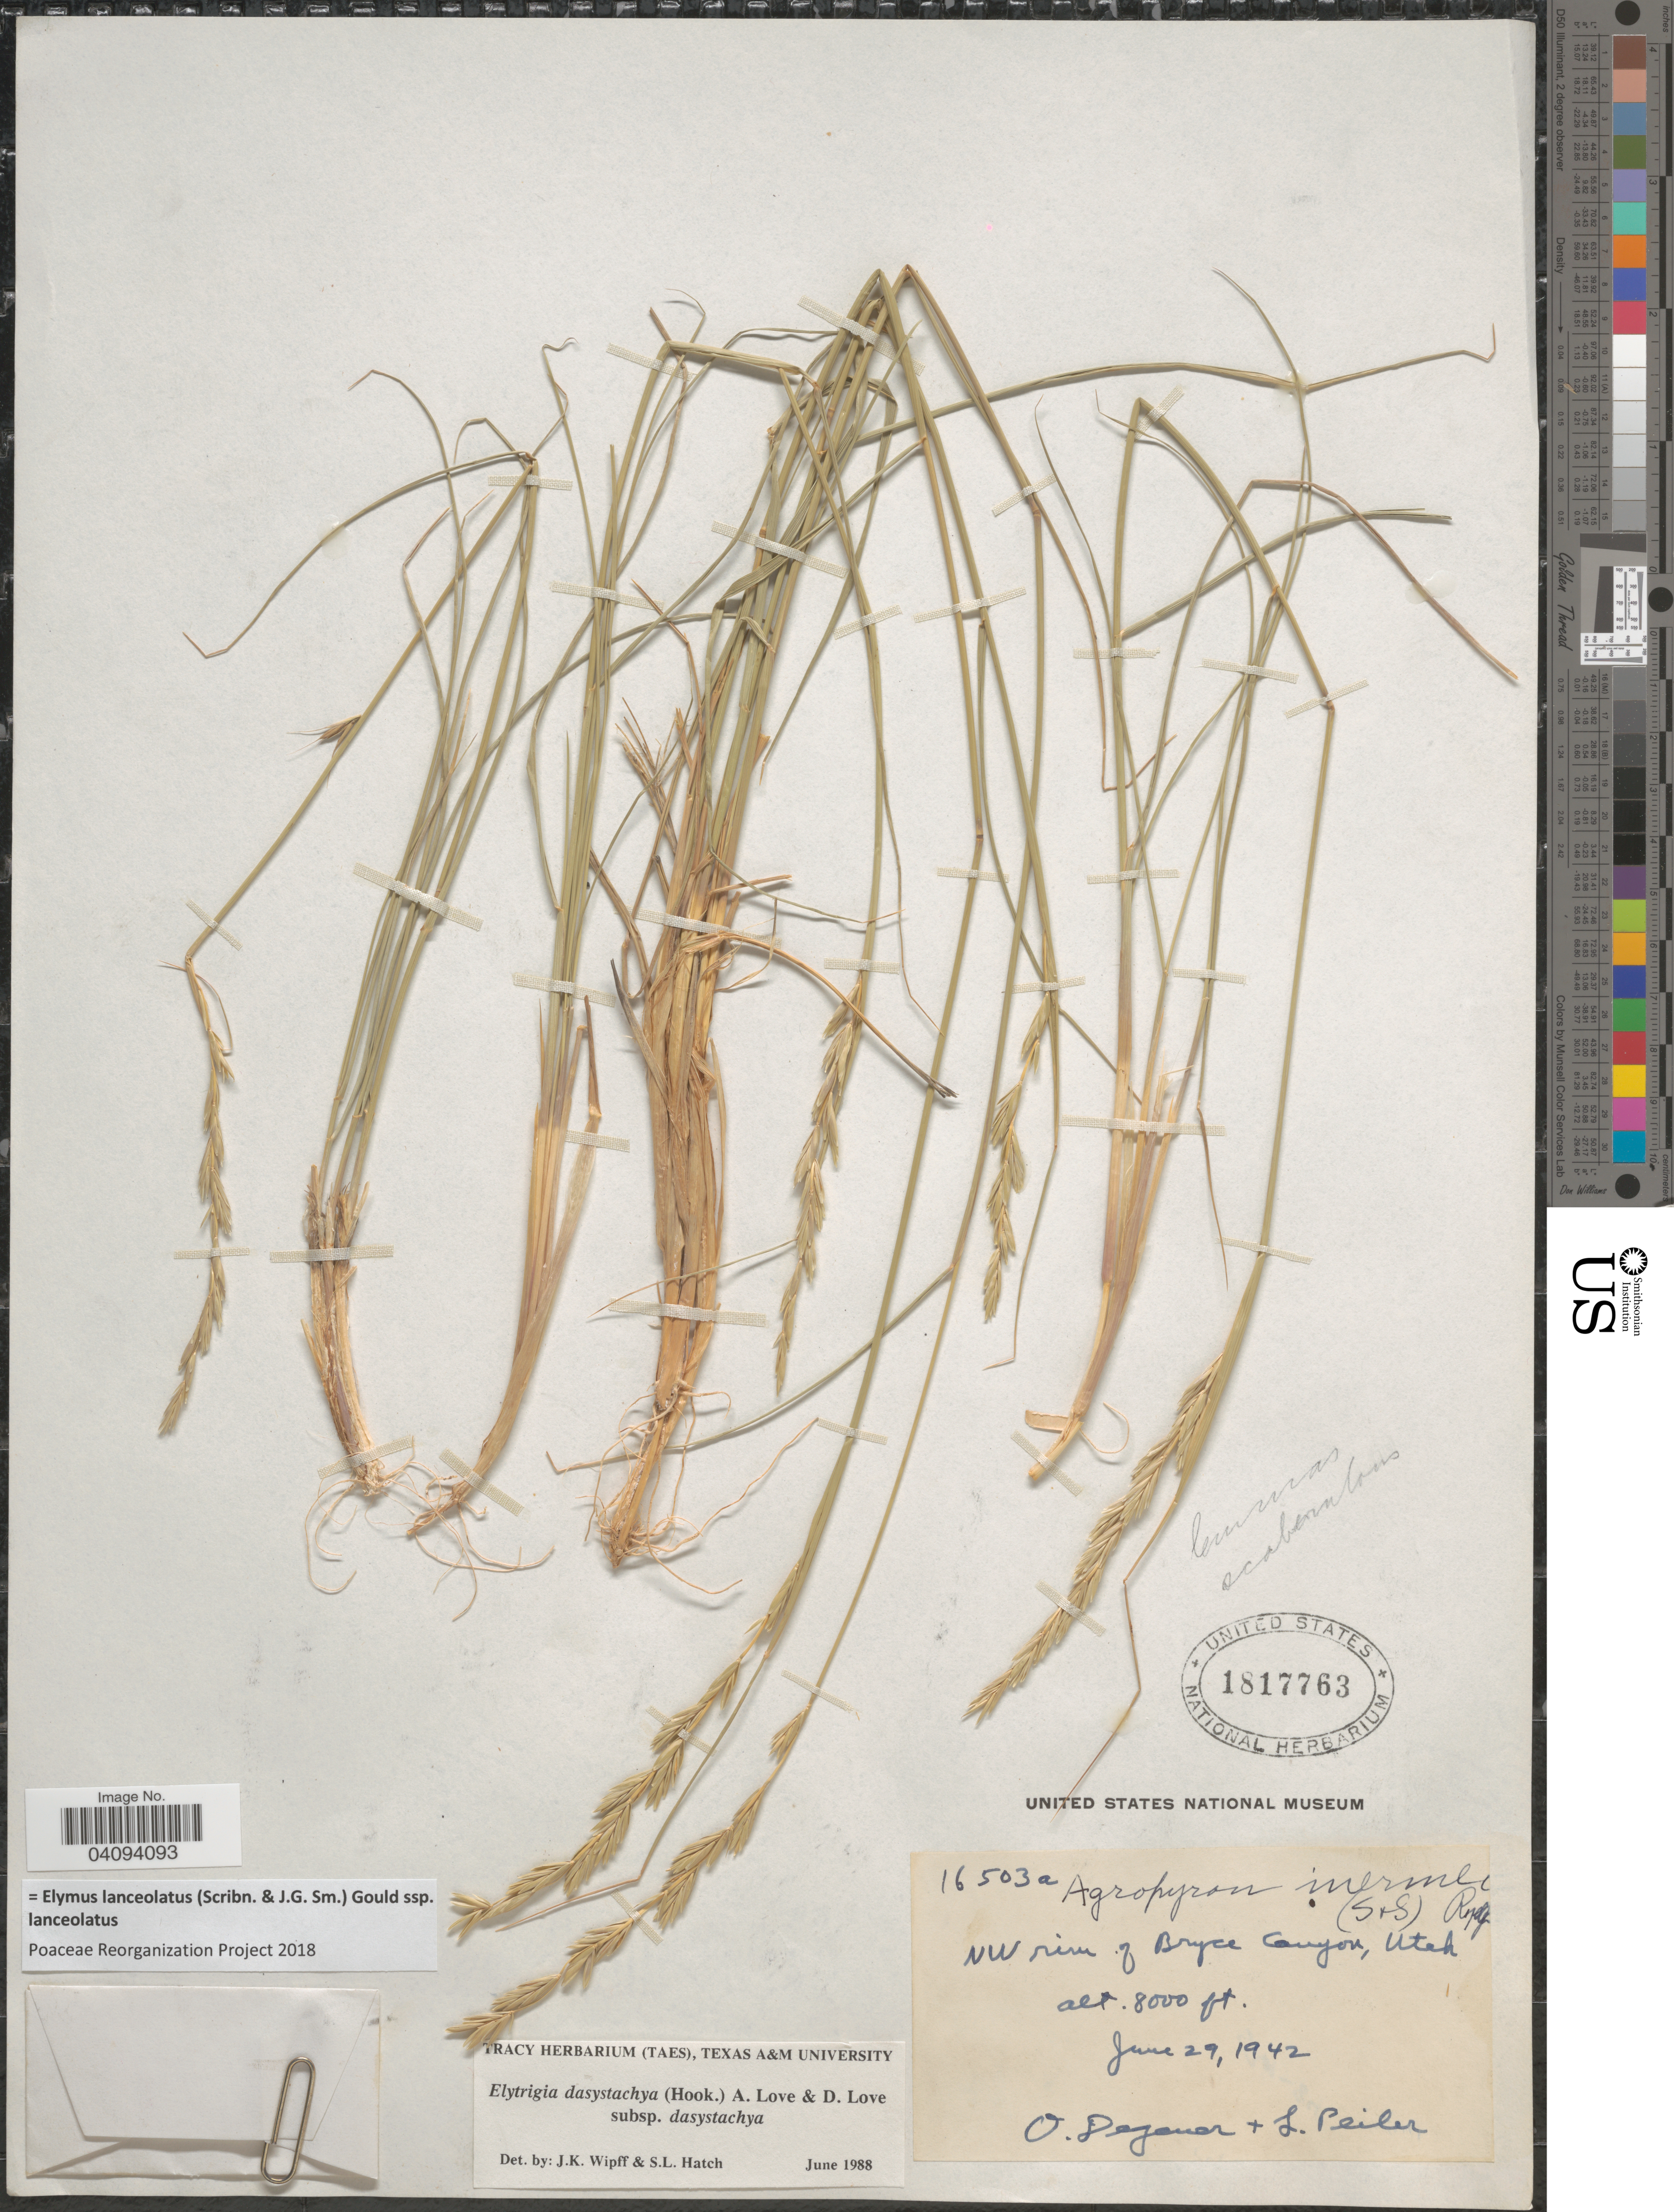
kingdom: Plantae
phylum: Tracheophyta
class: Liliopsida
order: Poales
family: Poaceae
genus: Elymus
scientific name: Elymus lanceolatus subsp. lanceolatus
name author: (Scribn. & J.G. Sm.) Gould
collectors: O. Degener & L. Peiler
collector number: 16503a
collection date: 1942-06-29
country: United States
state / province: Utah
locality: NW river of Bryce Canyon.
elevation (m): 2438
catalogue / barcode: US 1817763